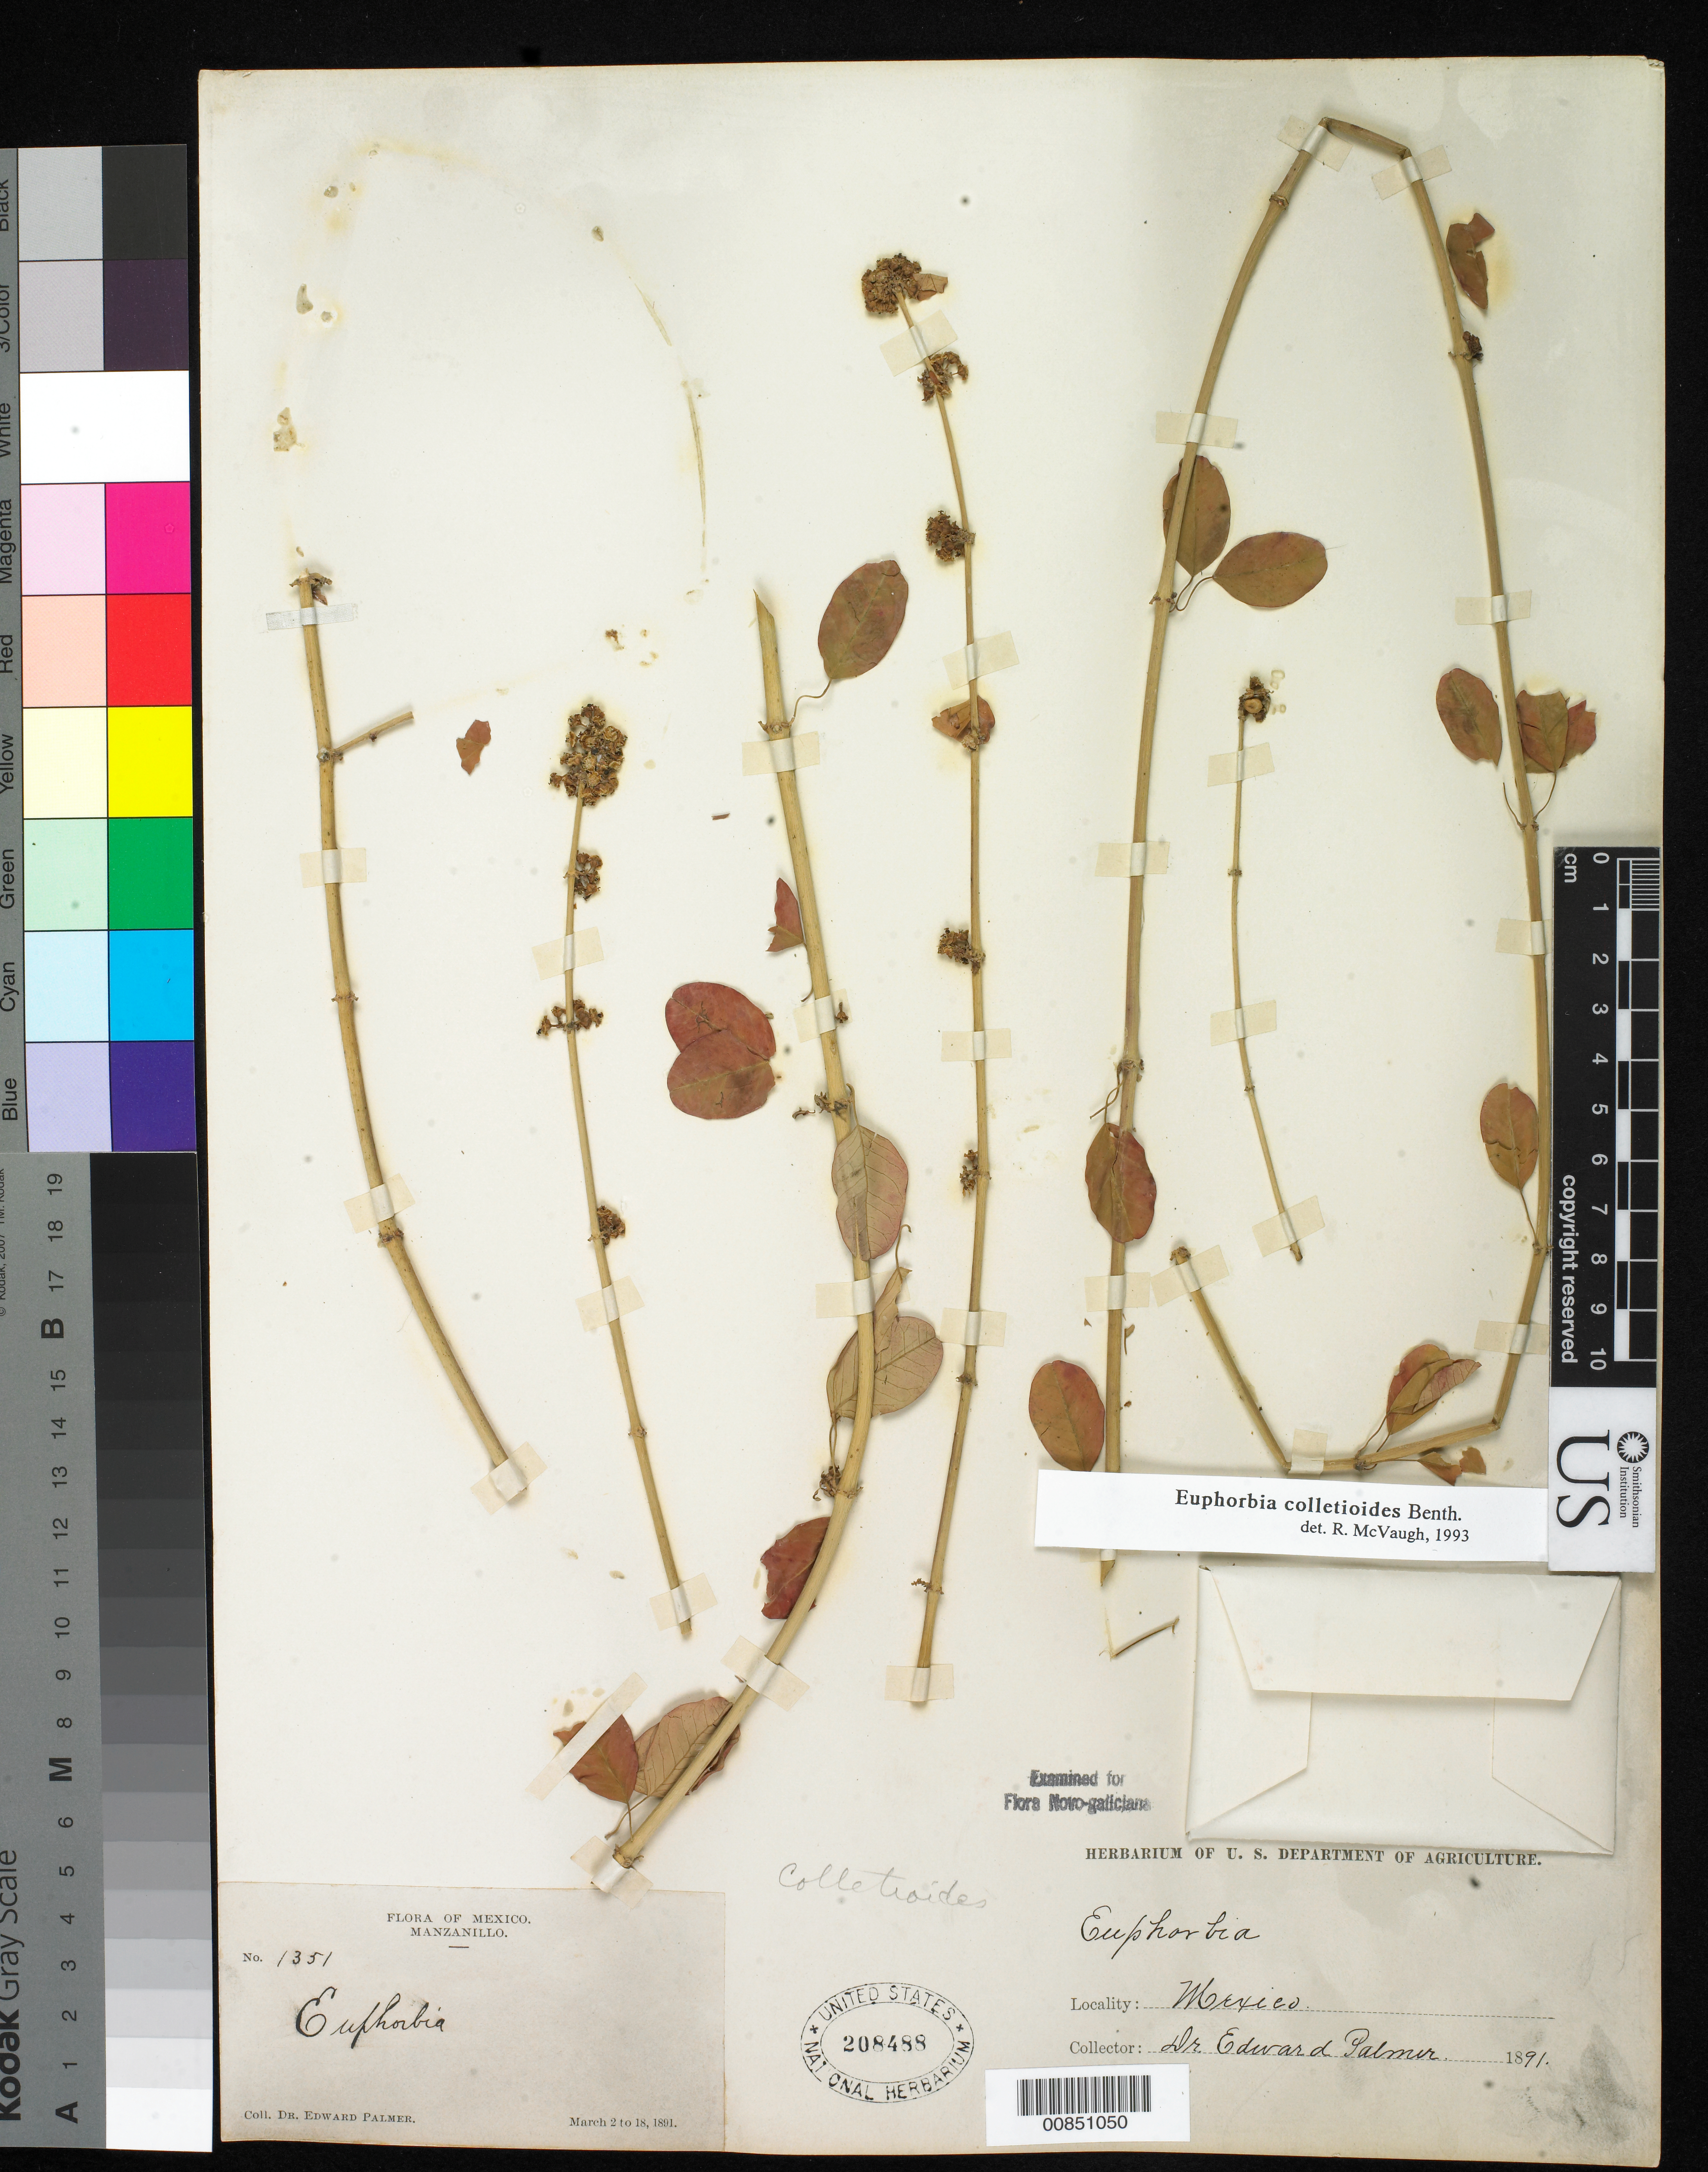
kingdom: Plantae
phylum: Tracheophyta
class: Magnoliopsida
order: Malpighiales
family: Euphorbiaceae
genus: Euphorbia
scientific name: Euphorbia colletioides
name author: Benth.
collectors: E. Palmer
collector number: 1351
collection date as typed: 02 Mar 1891 to 18 Mar 1891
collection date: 1891-03-02/1891-03-18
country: Mexico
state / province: Colima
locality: Manzanillo, Colima.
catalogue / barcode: US 208488